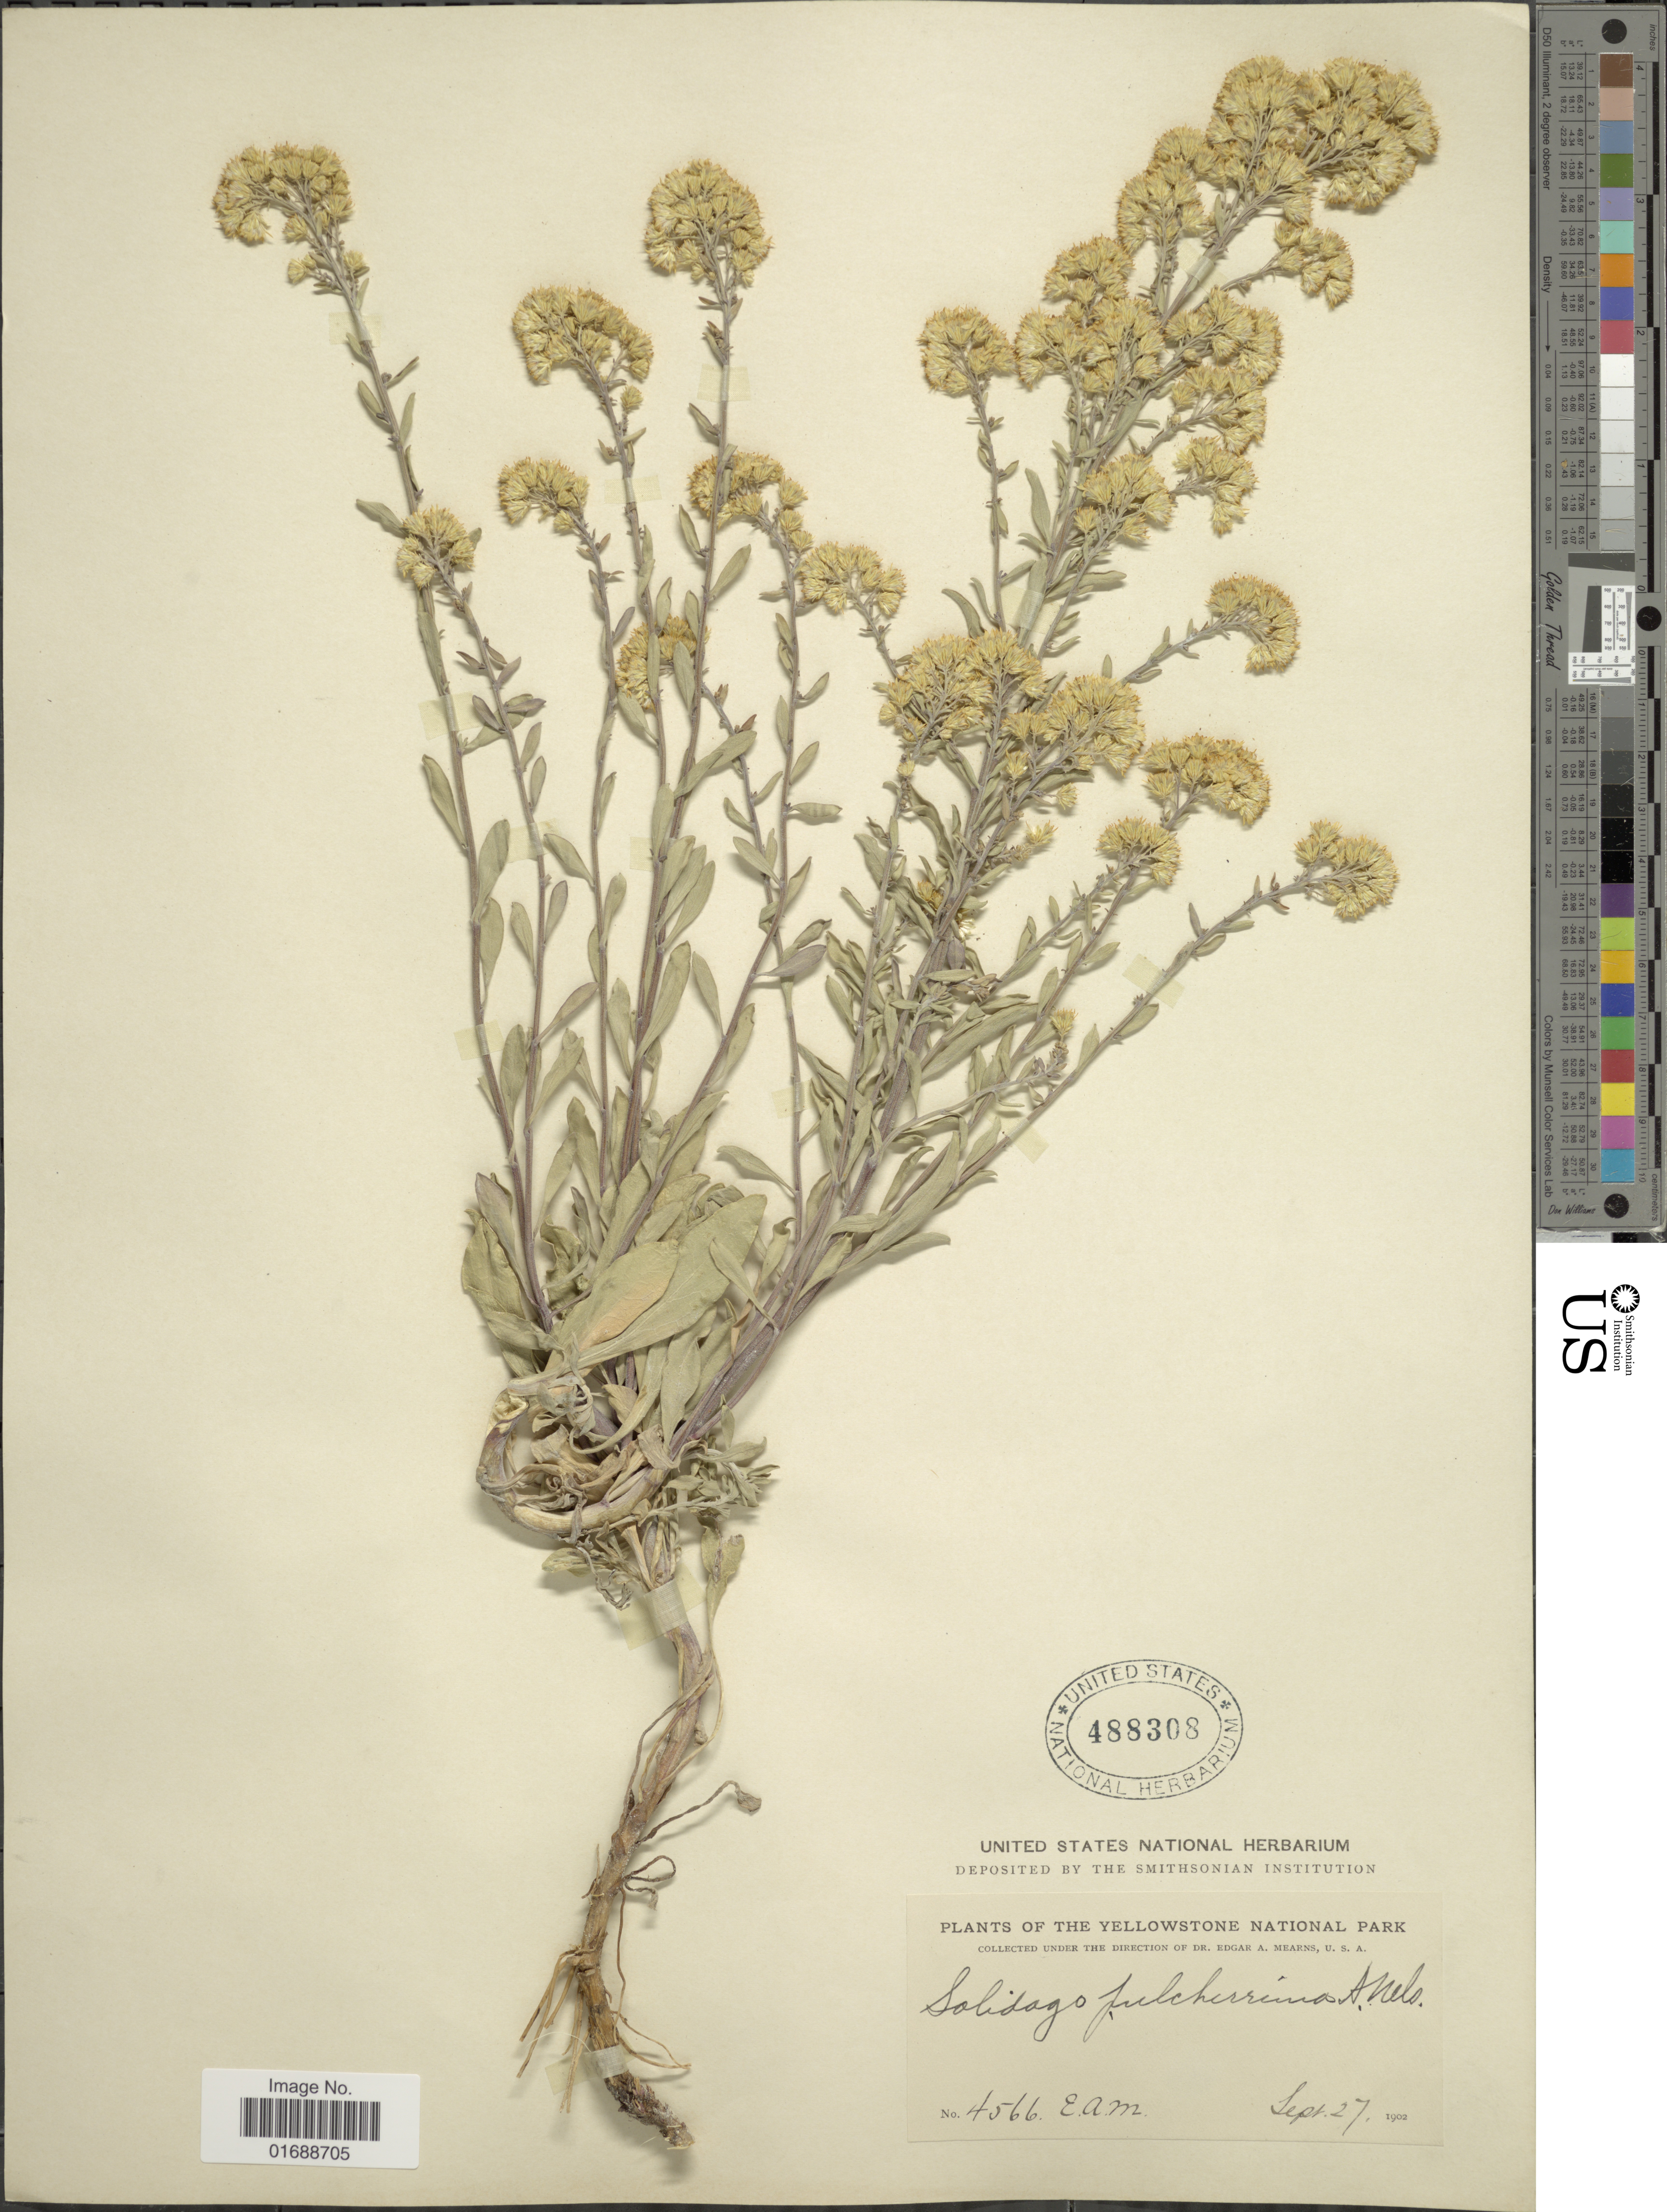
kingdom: Plantae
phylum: Tracheophyta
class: Magnoliopsida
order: Asterales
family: Asteraceae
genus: Solidago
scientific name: Solidago nana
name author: Nutt.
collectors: E. A. Mearns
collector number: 4566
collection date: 1902-07-27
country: United States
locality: Yellowstone National Park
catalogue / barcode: US 488308